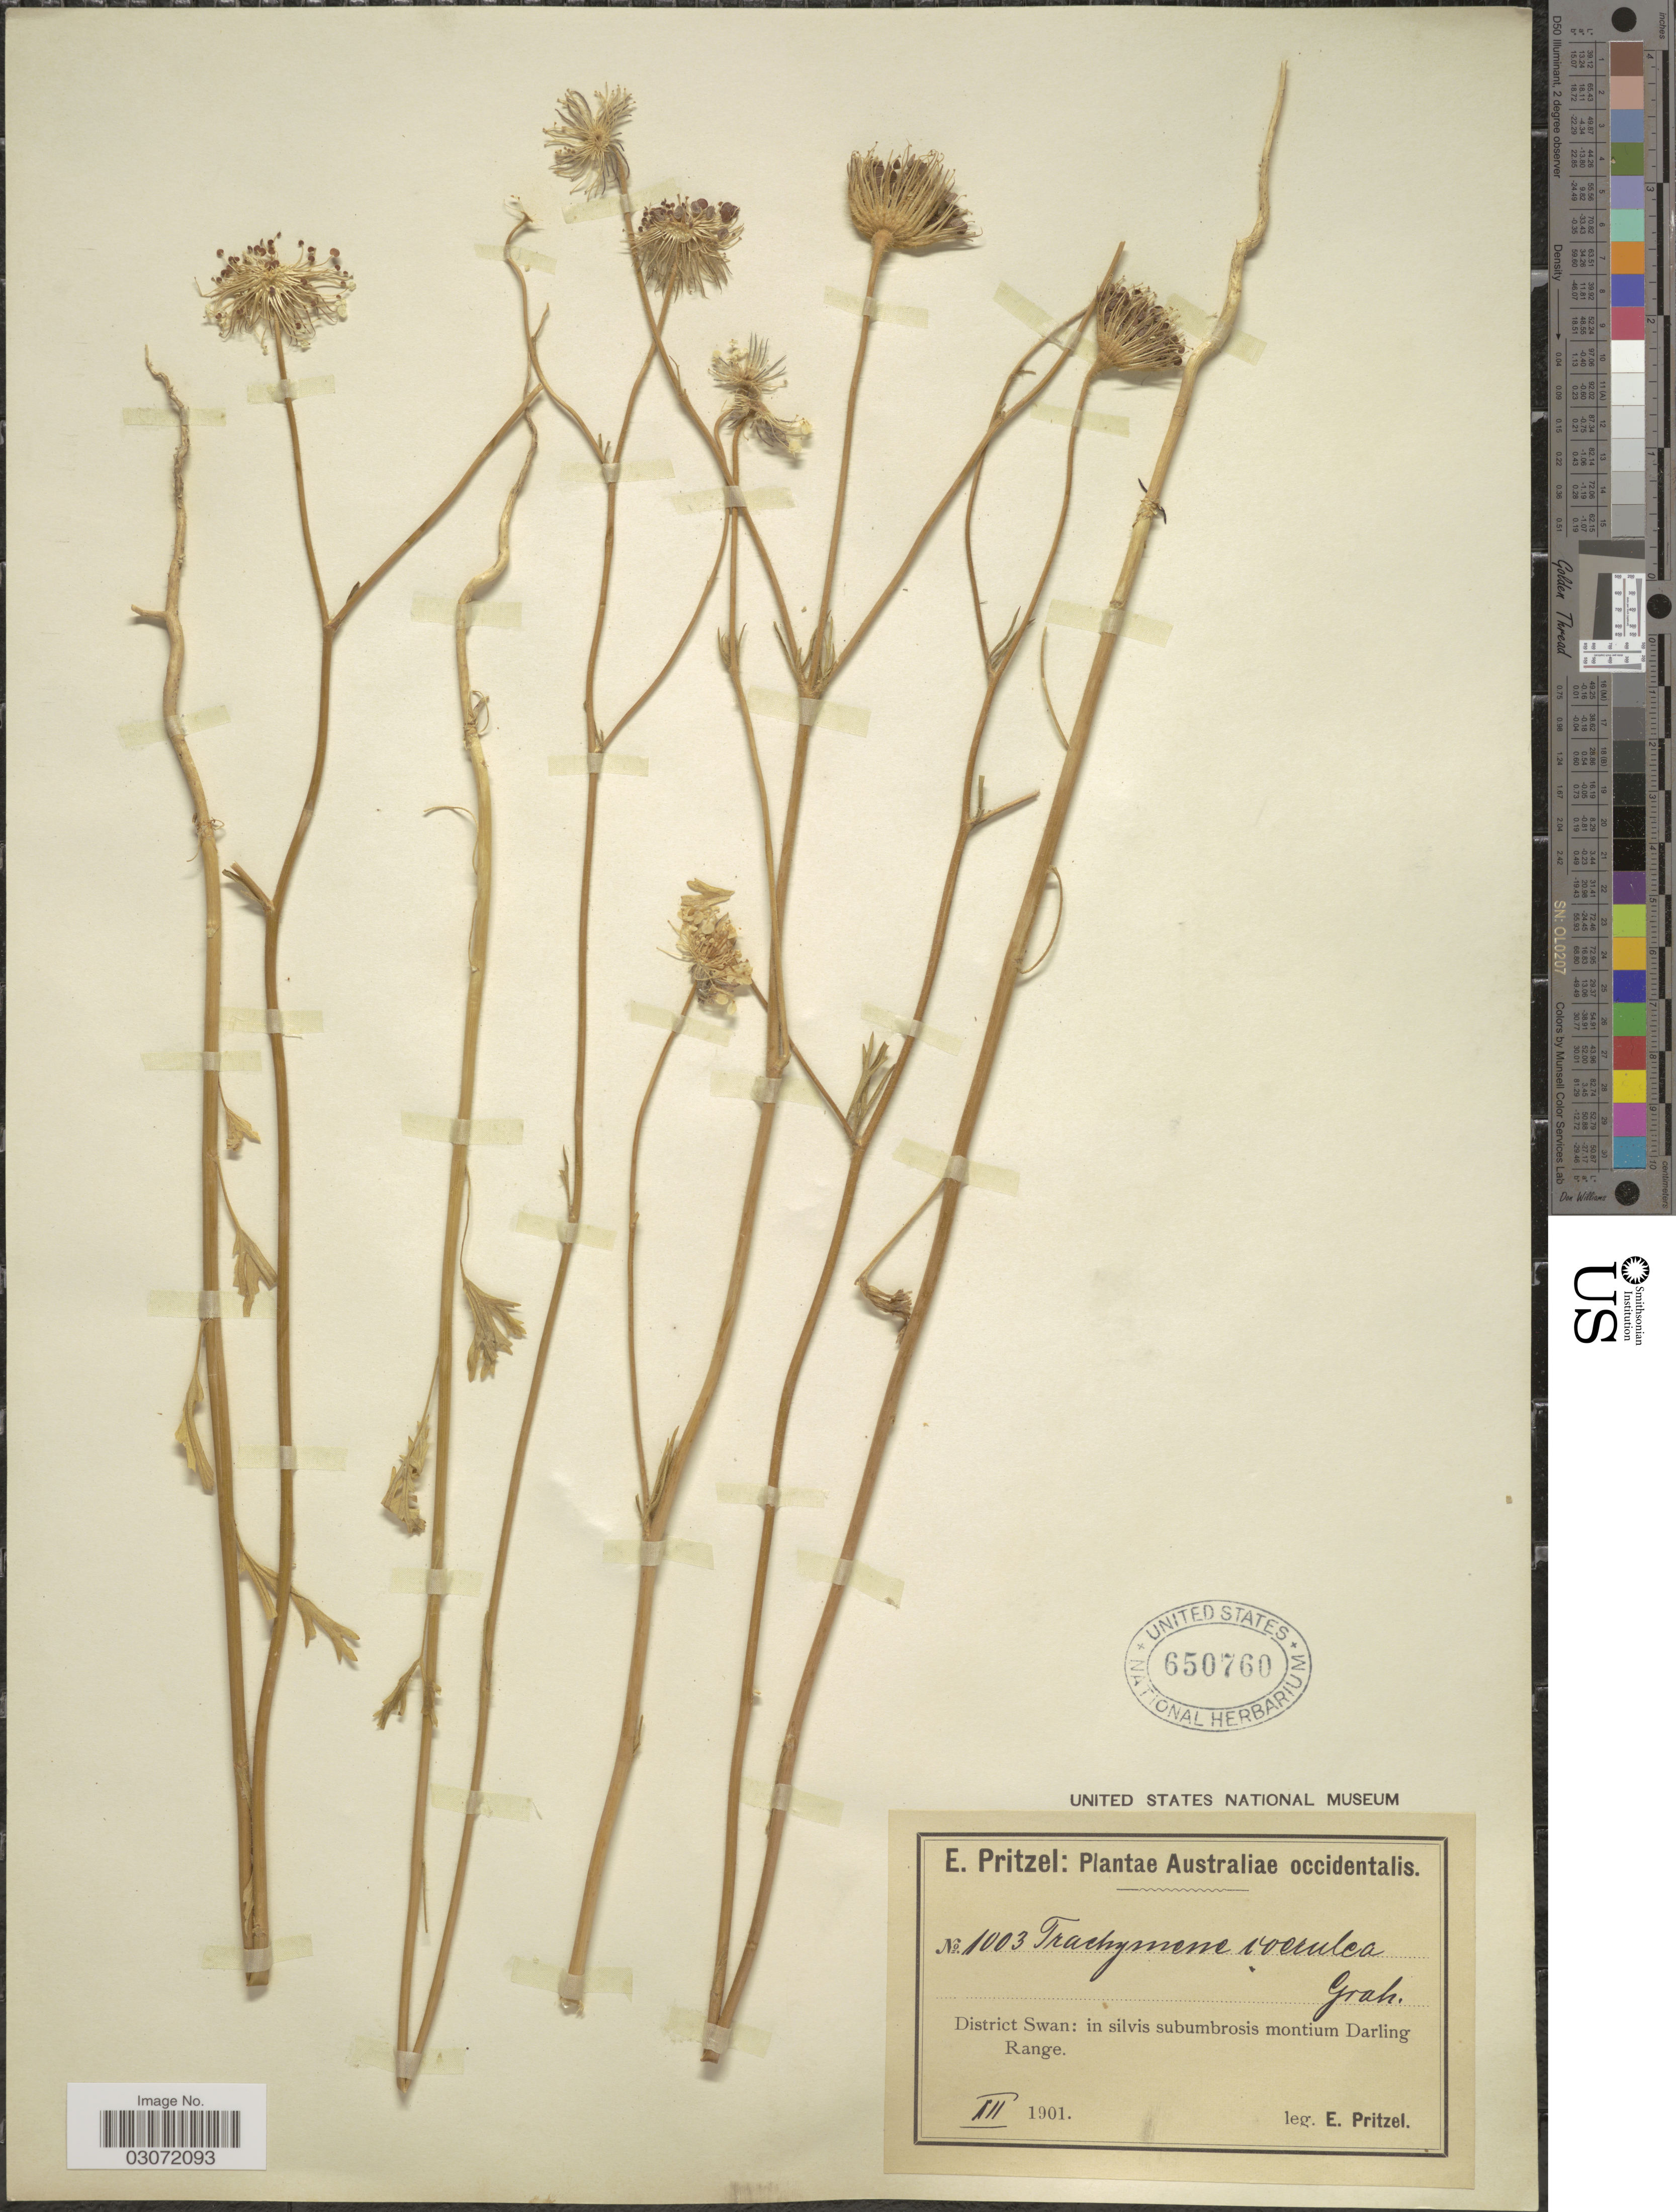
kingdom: Plantae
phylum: Tracheophyta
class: Magnoliopsida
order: Apiales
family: Araliaceae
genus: Trachymene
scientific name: Trachymene coerulea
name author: Graham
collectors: E. G. Pritzel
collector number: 1003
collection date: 1901-03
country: Australia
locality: Australiae occidentalis. District Swan: in silvis subumbrosis montium Darling Range.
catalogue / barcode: US 650760